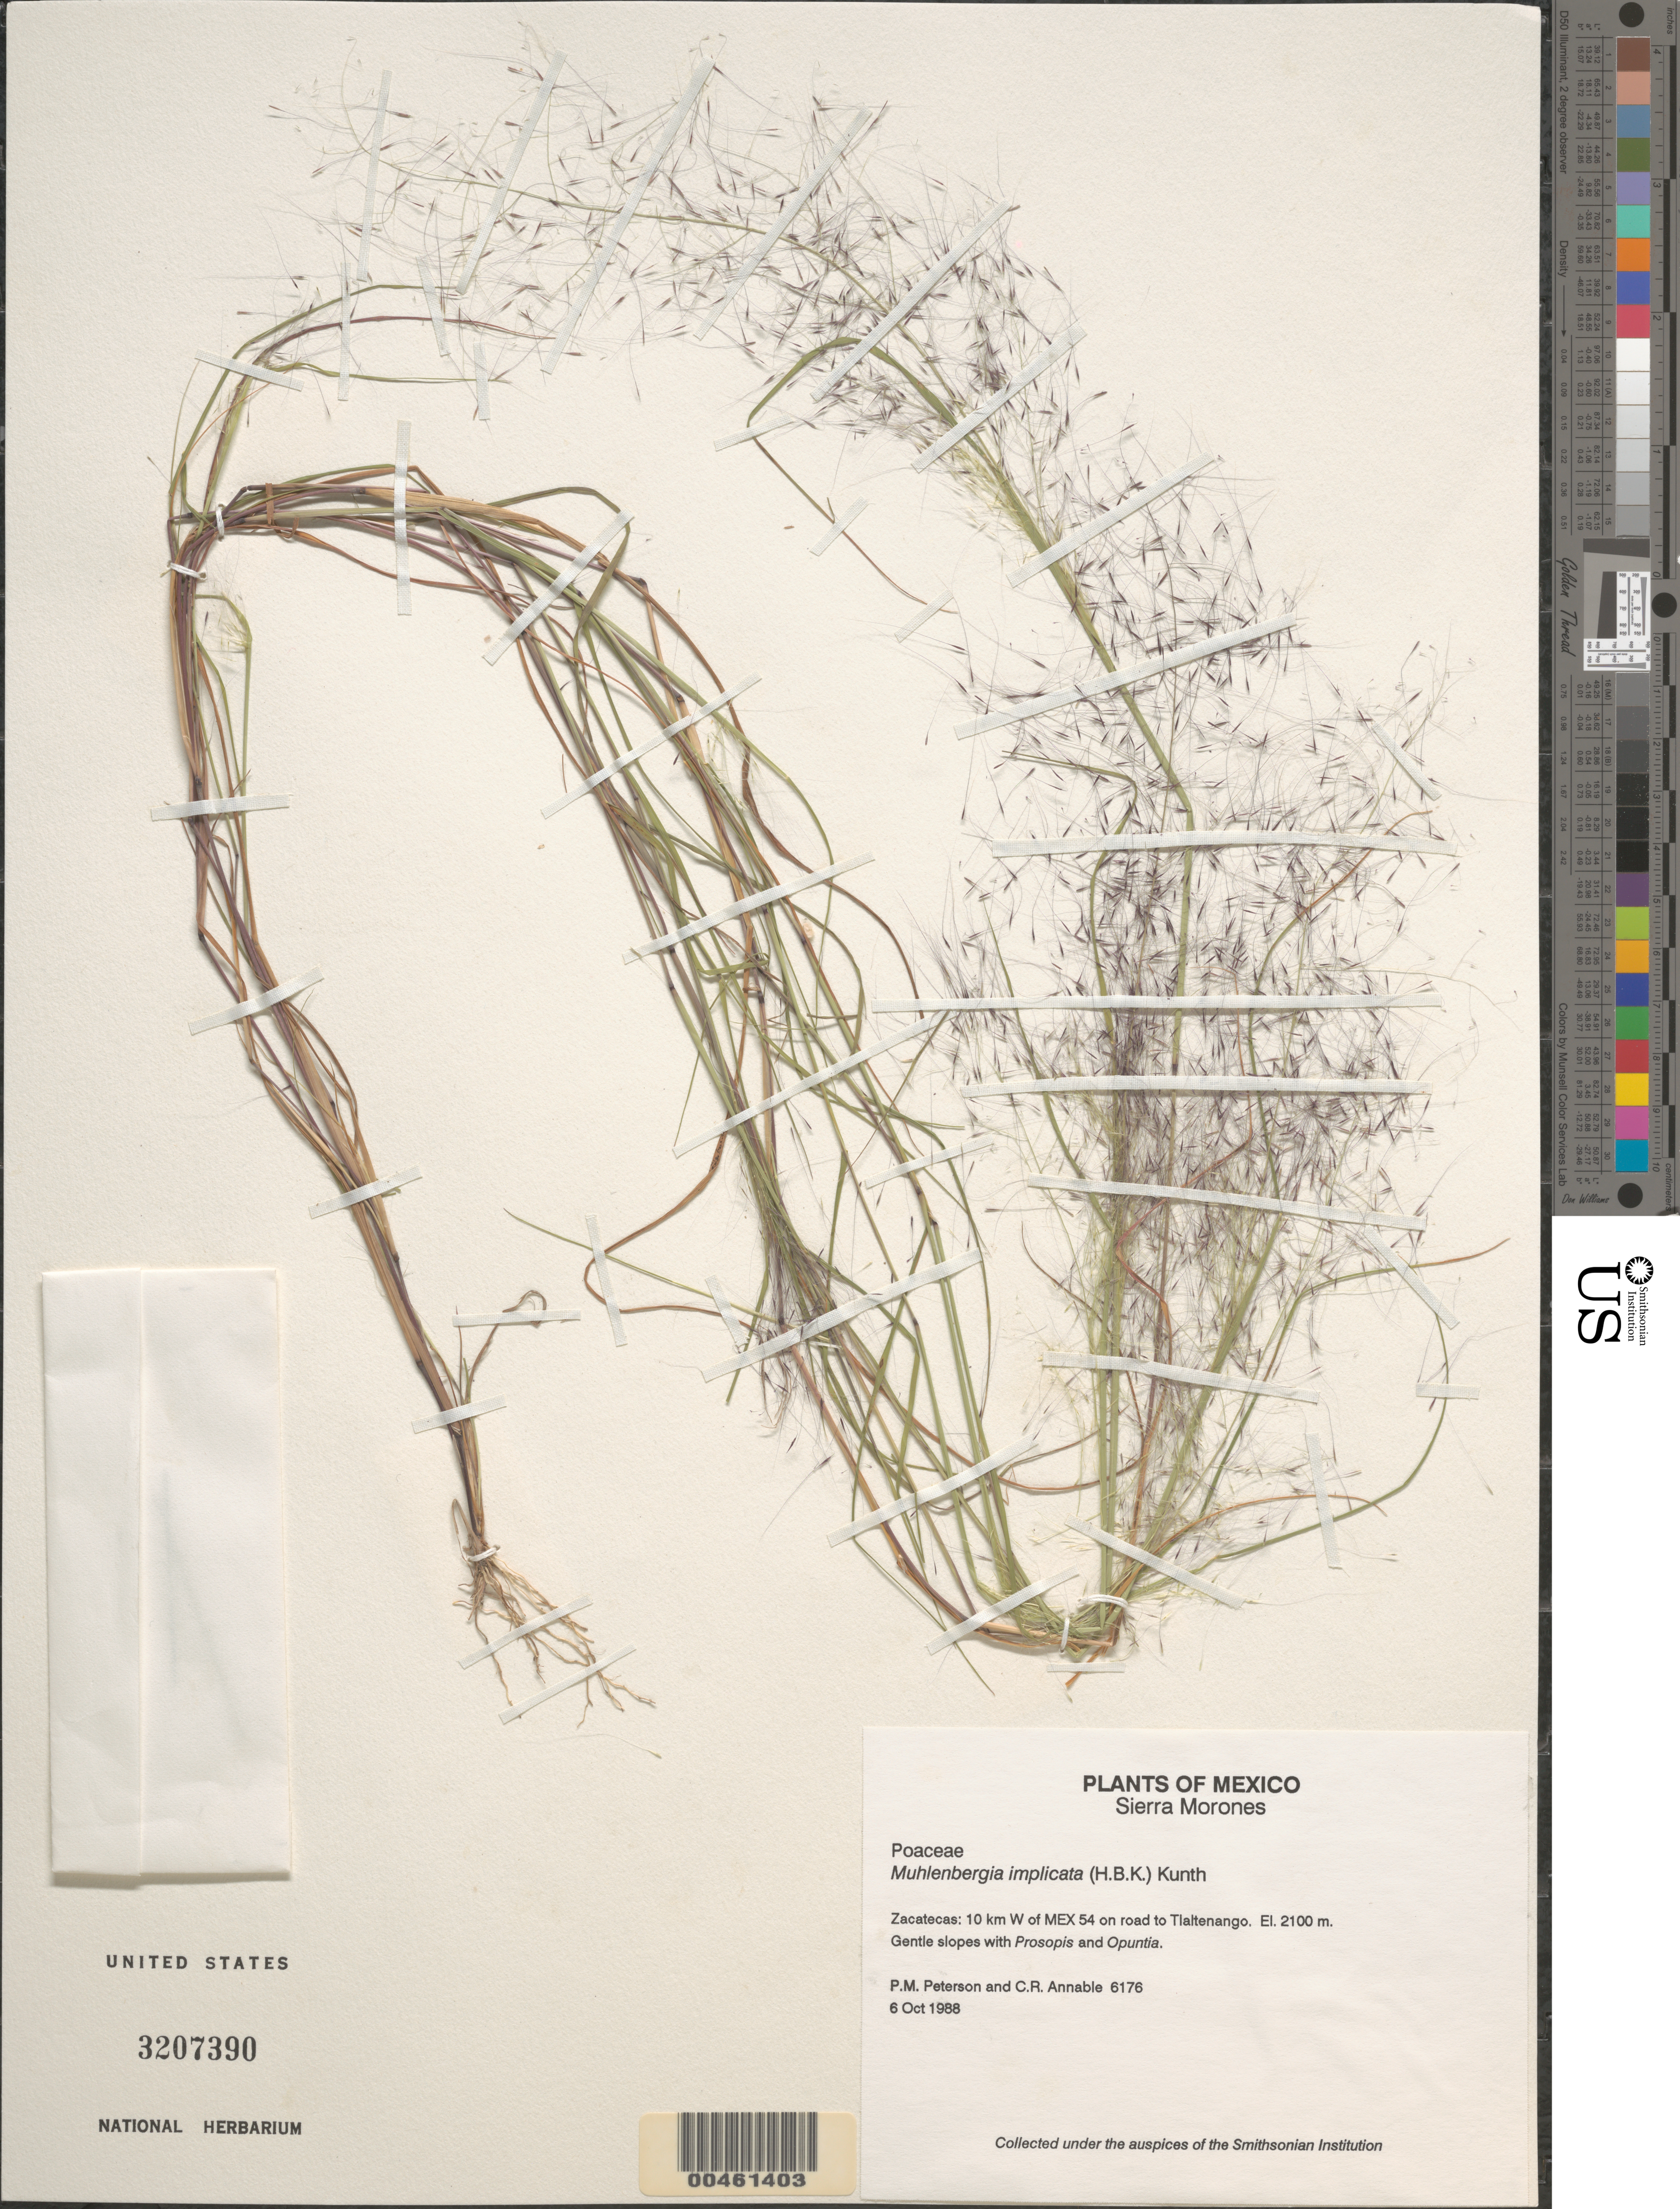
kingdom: Plantae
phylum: Tracheophyta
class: Liliopsida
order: Poales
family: Poaceae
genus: Muhlenbergia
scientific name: Muhlenbergia implicata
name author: (Kunth) Trin.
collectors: P. M. Peterson & C. R. Annable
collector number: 06176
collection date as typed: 06 Oct 1988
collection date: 1988-10-06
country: Mexico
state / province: Zacatecas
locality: Sierra Morones, 10 km W of Mex 54 on road to Tlaltenango.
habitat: Gentle slopes with Prosopis and Opuntia.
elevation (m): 2100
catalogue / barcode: US 3207390